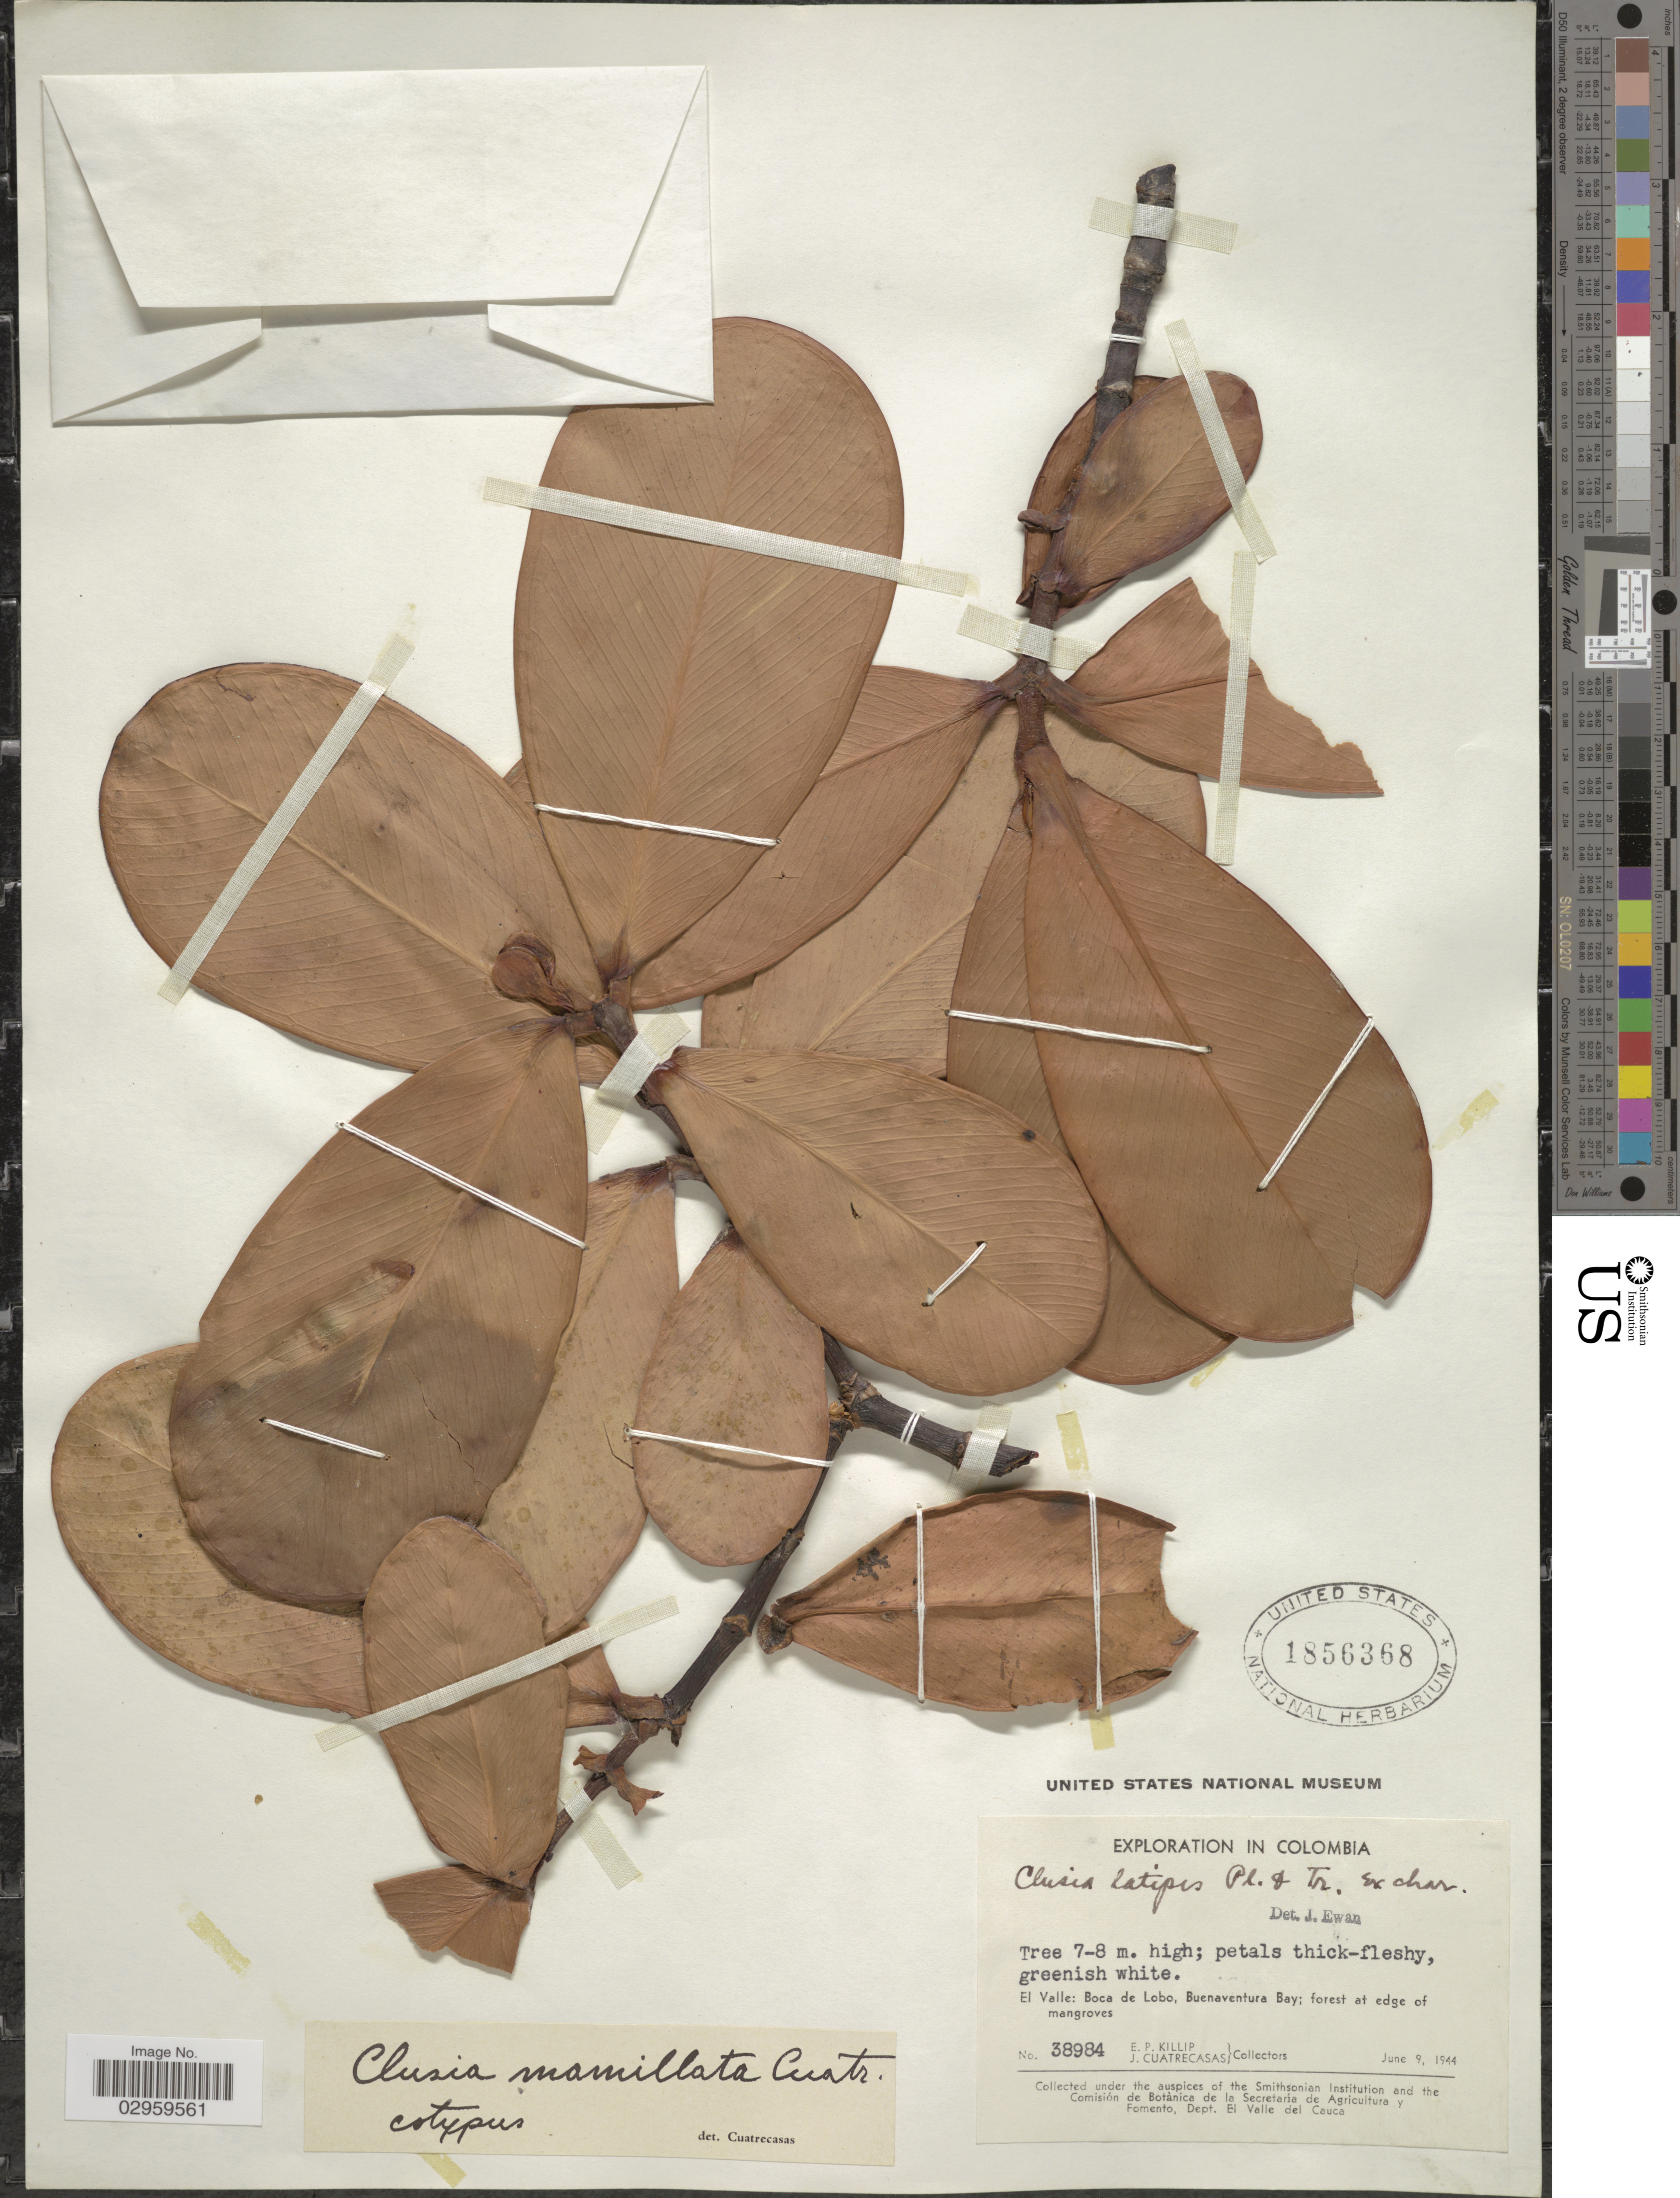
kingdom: Plantae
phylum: Tracheophyta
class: Magnoliopsida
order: Malpighiales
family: Clusiaceae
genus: Clusia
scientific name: Clusia mamillata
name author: Cuatrec.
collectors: E. P. Killip & J. Cuatrecasas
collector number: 38984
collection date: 1944-06-09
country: Colombia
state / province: Valle del Cauca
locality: El Valle: Boca de Lobo, Buenaventura Bay; forest at edge of mangroves.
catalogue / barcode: US 1856368